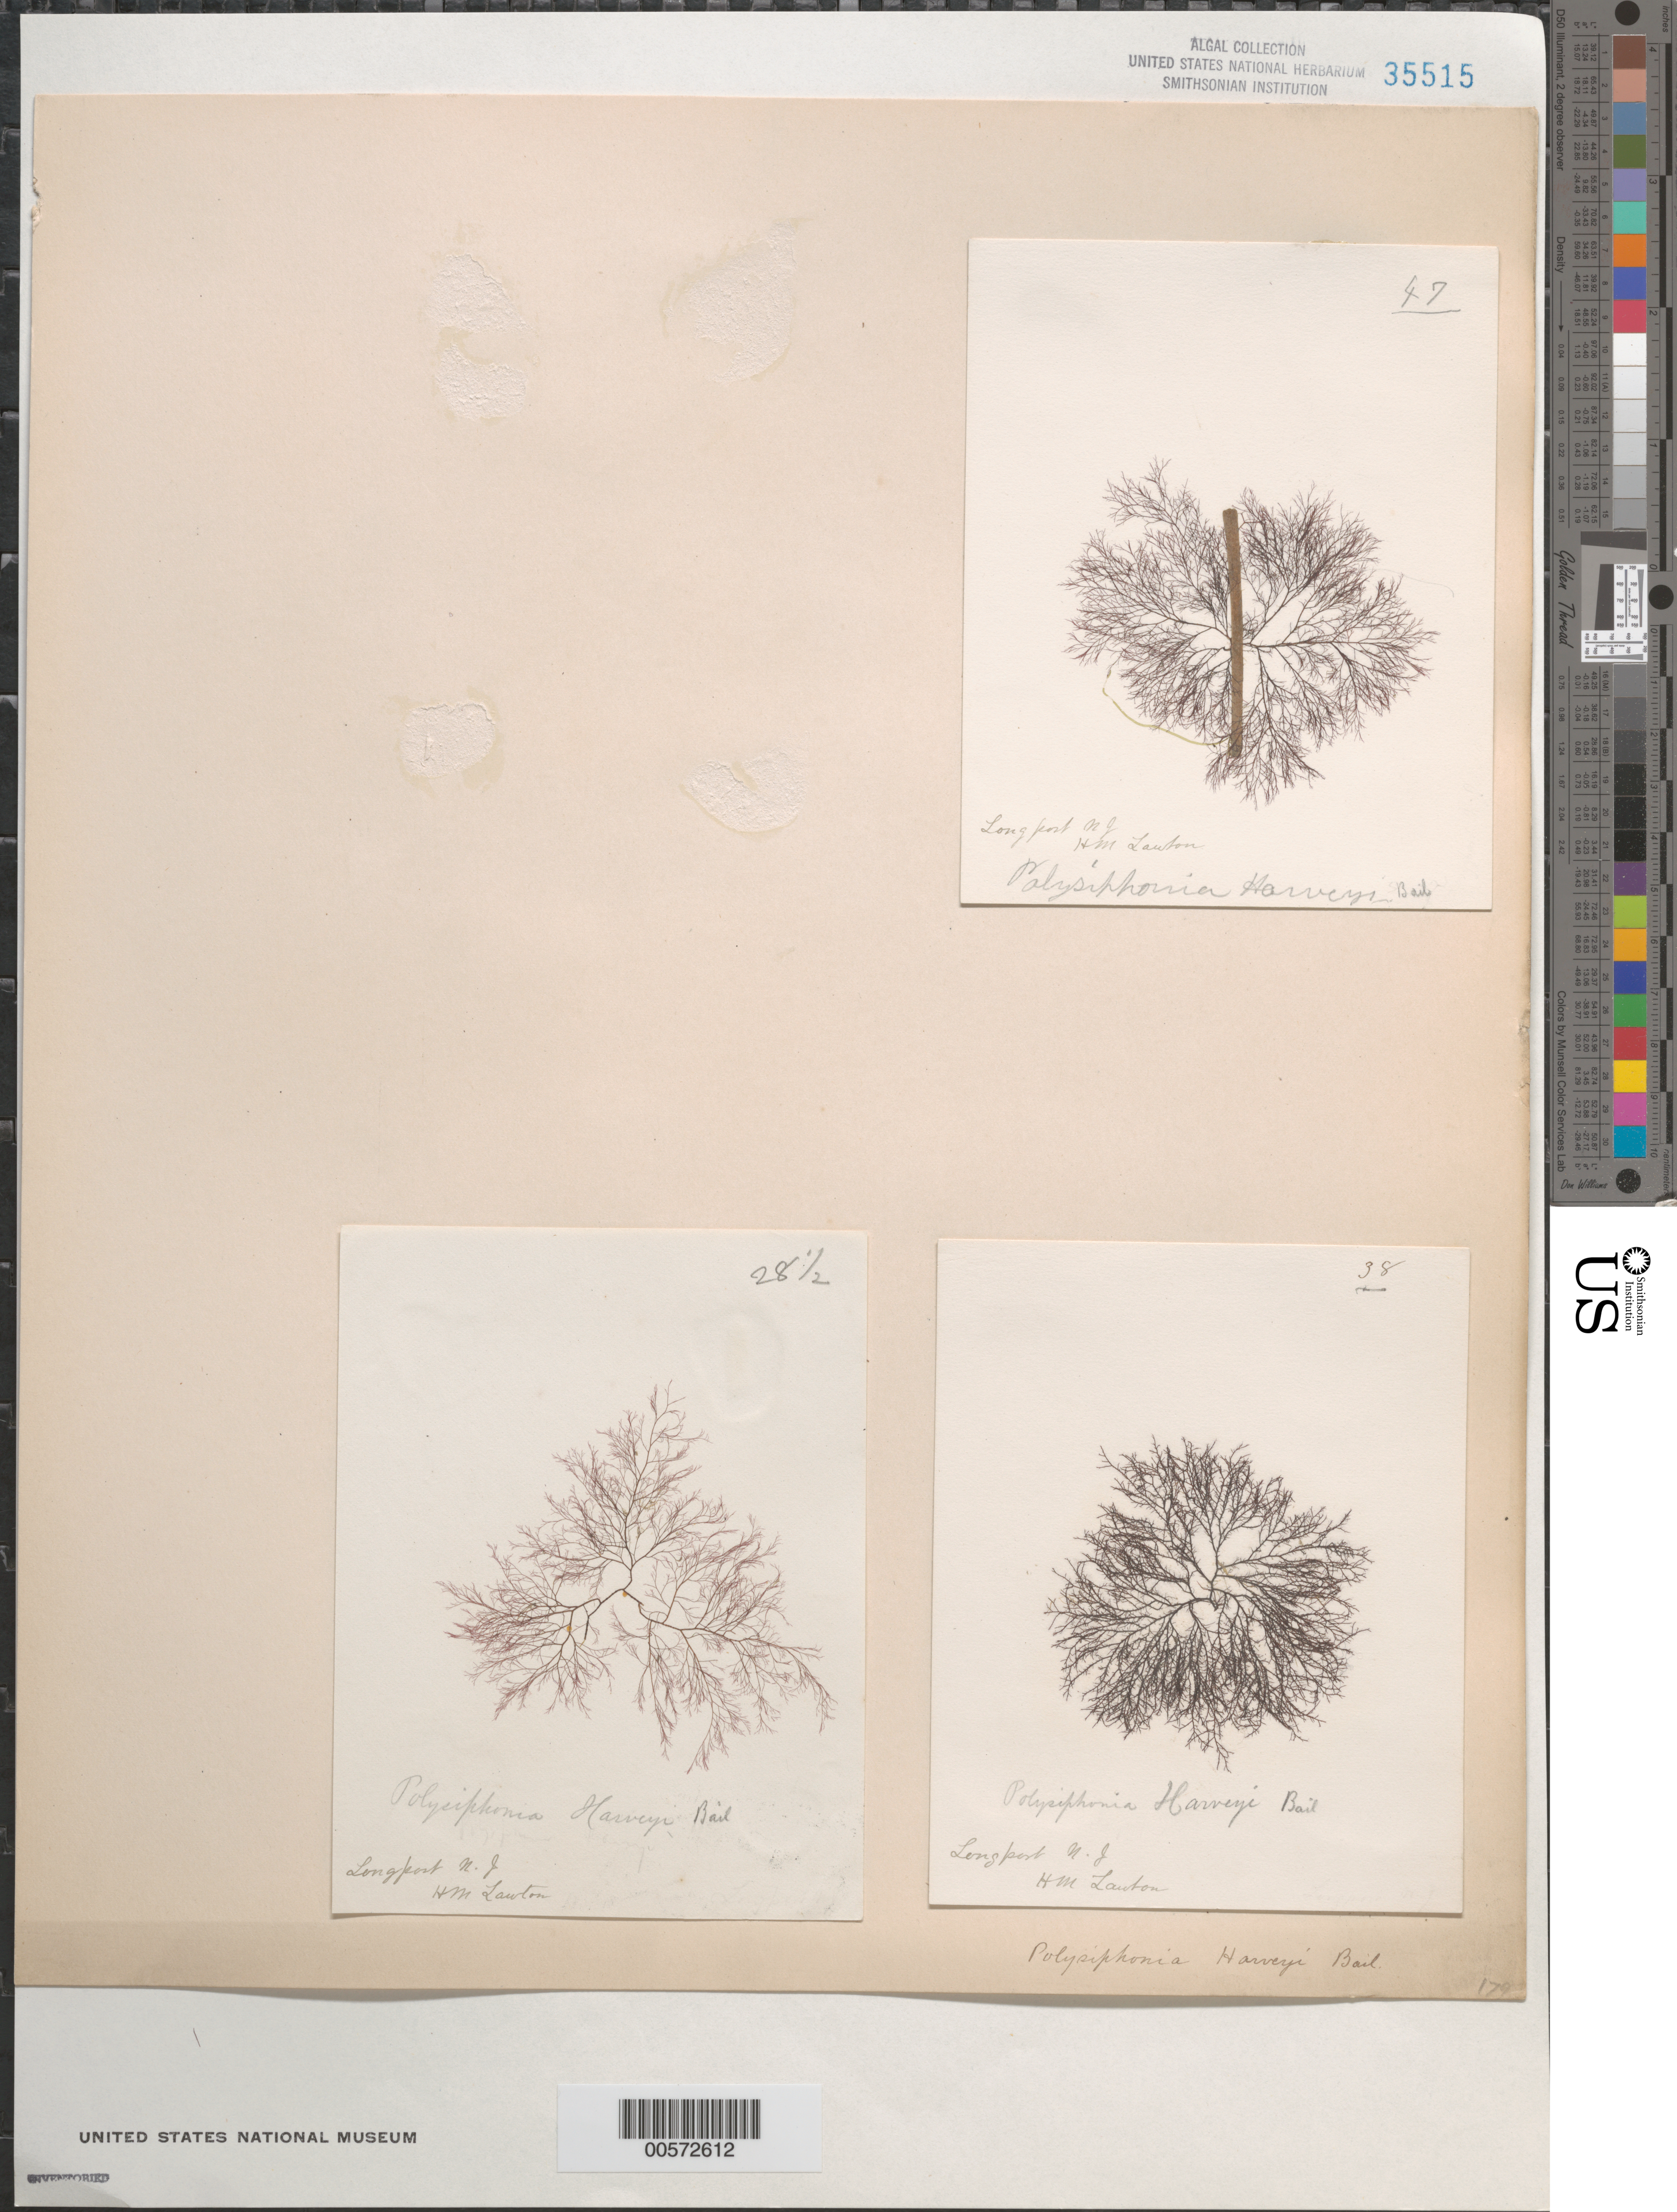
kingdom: Plantae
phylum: Rhodophyta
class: Florideophyceae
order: Ceramiales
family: Rhodomelaceae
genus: Melanothamnus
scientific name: Melanothamnus harveyi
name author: (Bailey) Diaz-Tapia & C.A. Maggs in Diaz-Tapia et al.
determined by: Algae name updating Project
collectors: H. Lawton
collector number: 28.5 & 38 & 47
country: United States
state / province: New Jersey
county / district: Atlantic County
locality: Longport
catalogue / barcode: US 35515